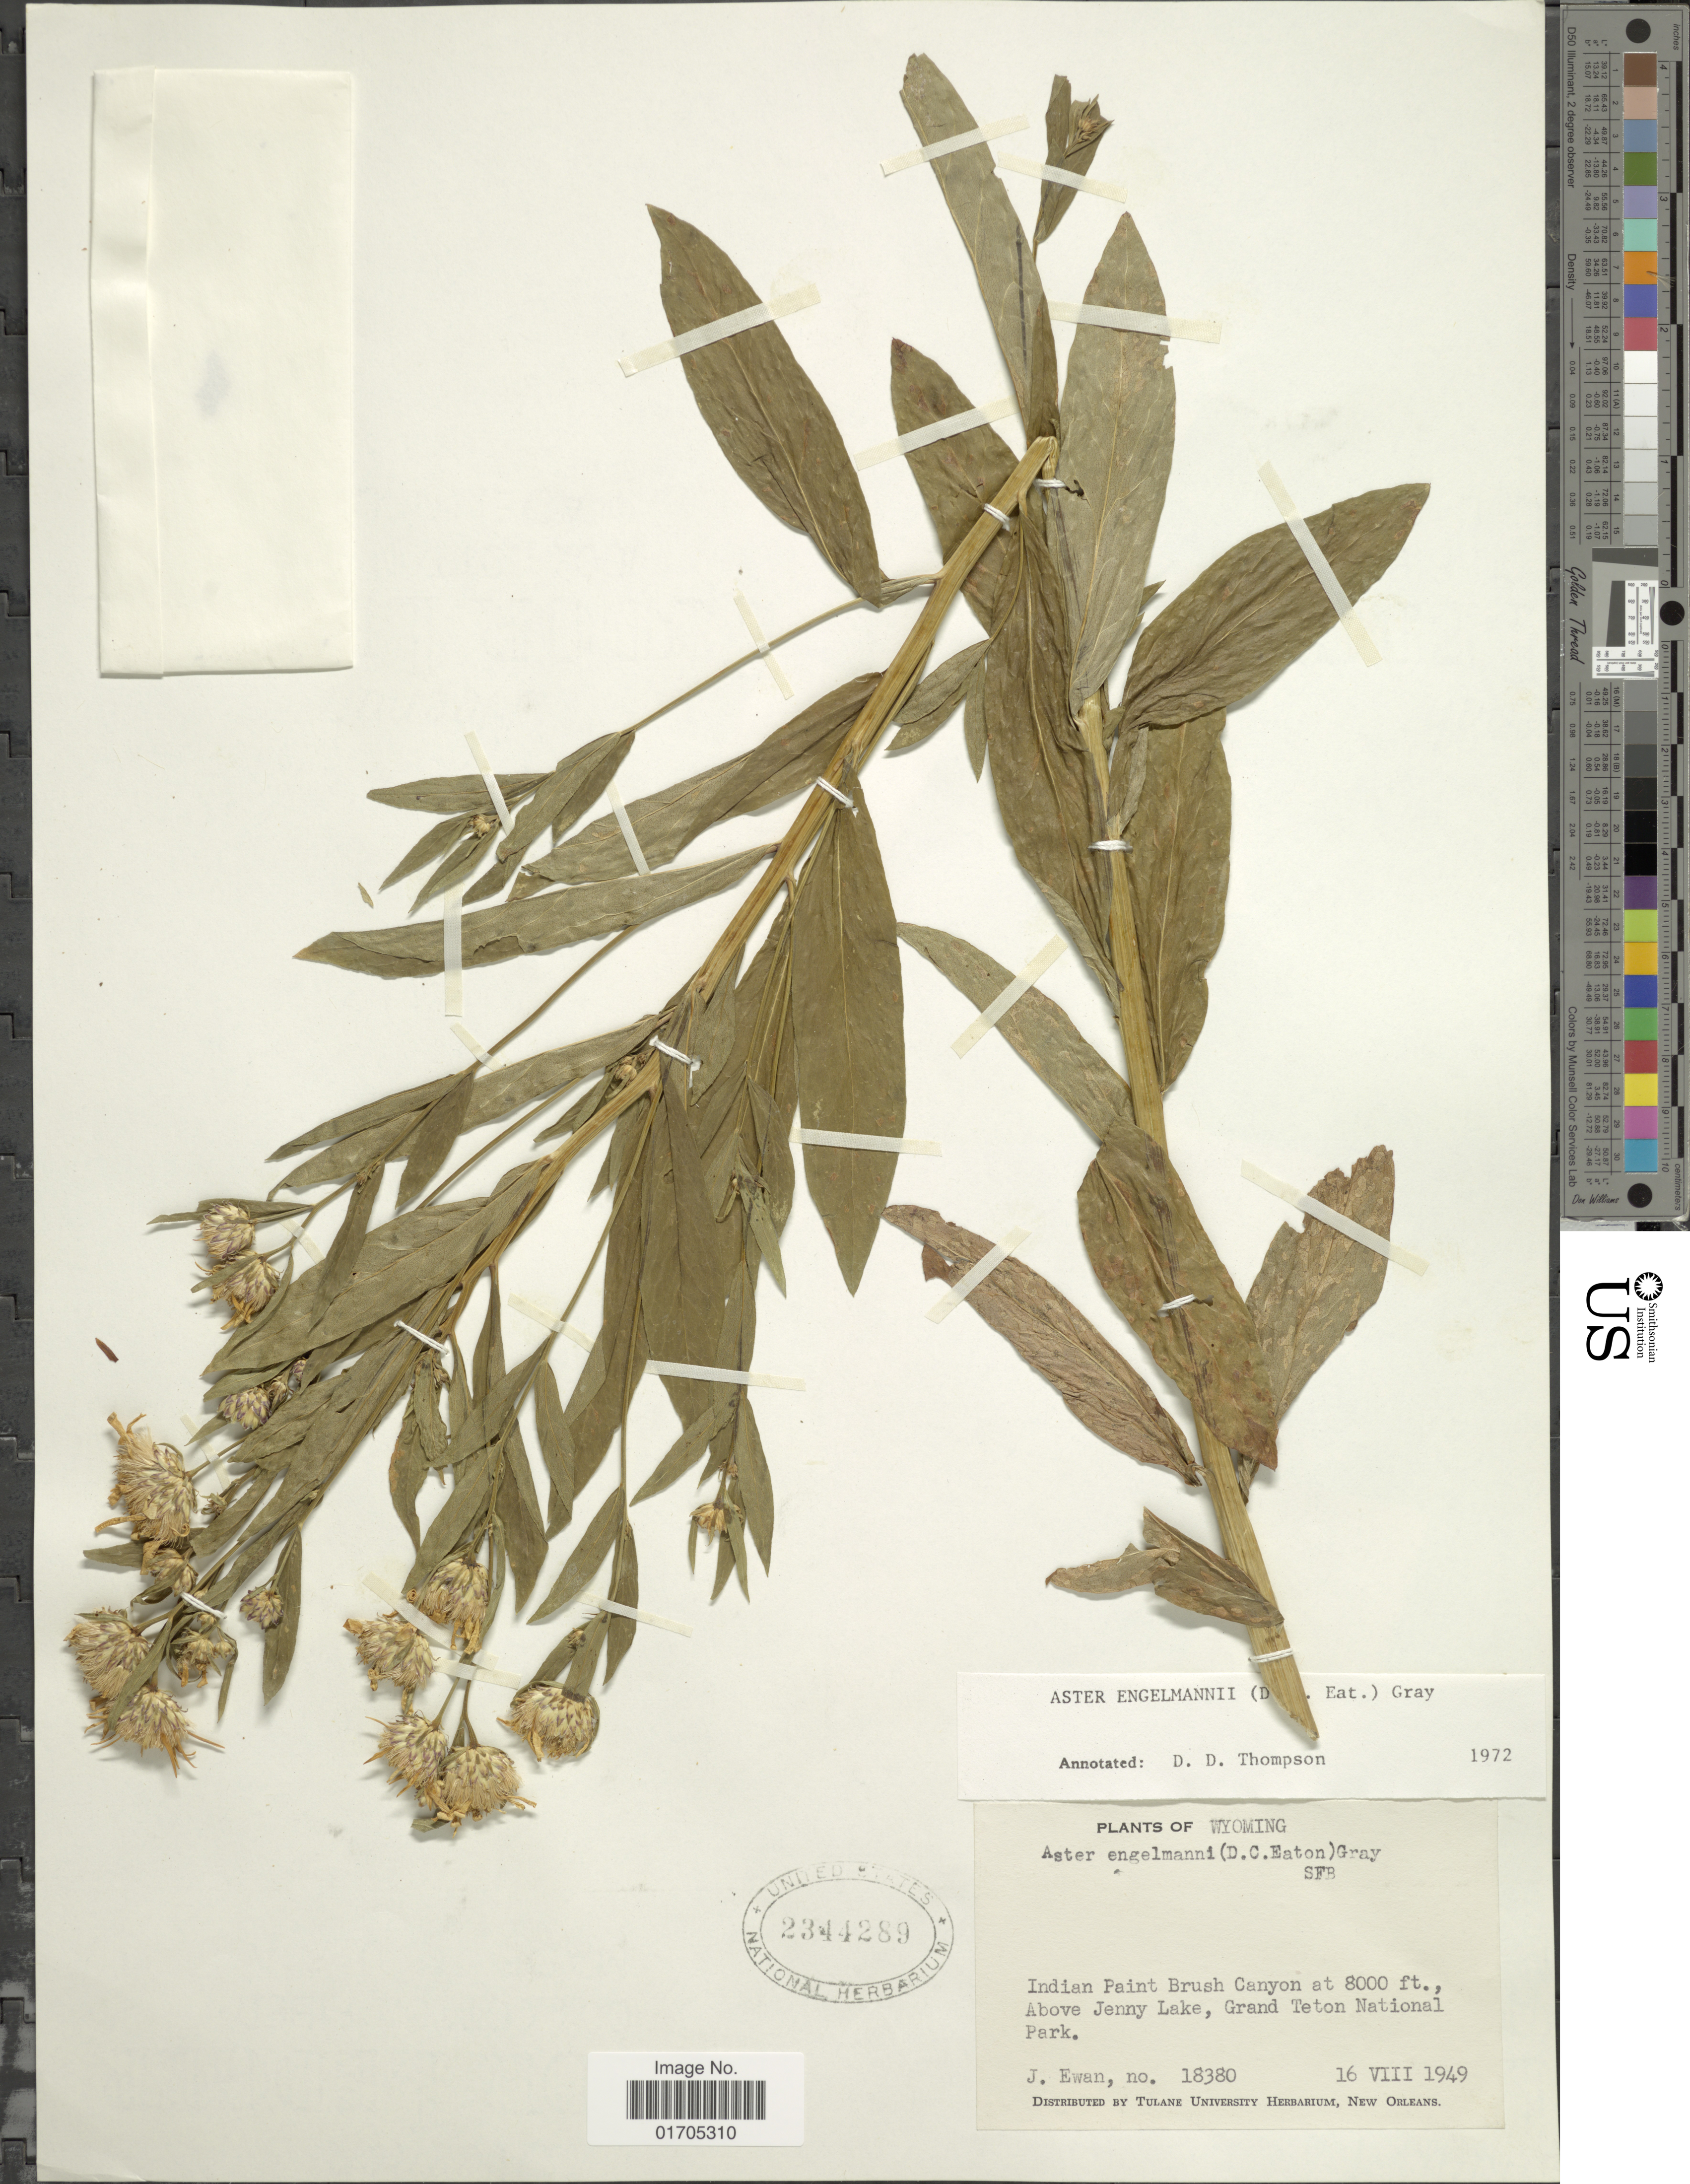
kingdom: Plantae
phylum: Tracheophyta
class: Magnoliopsida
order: Asterales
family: Asteraceae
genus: Eucephalus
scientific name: Eucephalus engelmannii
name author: (D.C. Eaton) Greene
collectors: J. A. Ewan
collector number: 18380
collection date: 1949-08-16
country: United States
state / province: Wyoming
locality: Indian Paint Brush Canyon, Above Jenny Lake, Grand Teton National Park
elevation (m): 2438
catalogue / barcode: US 2344289